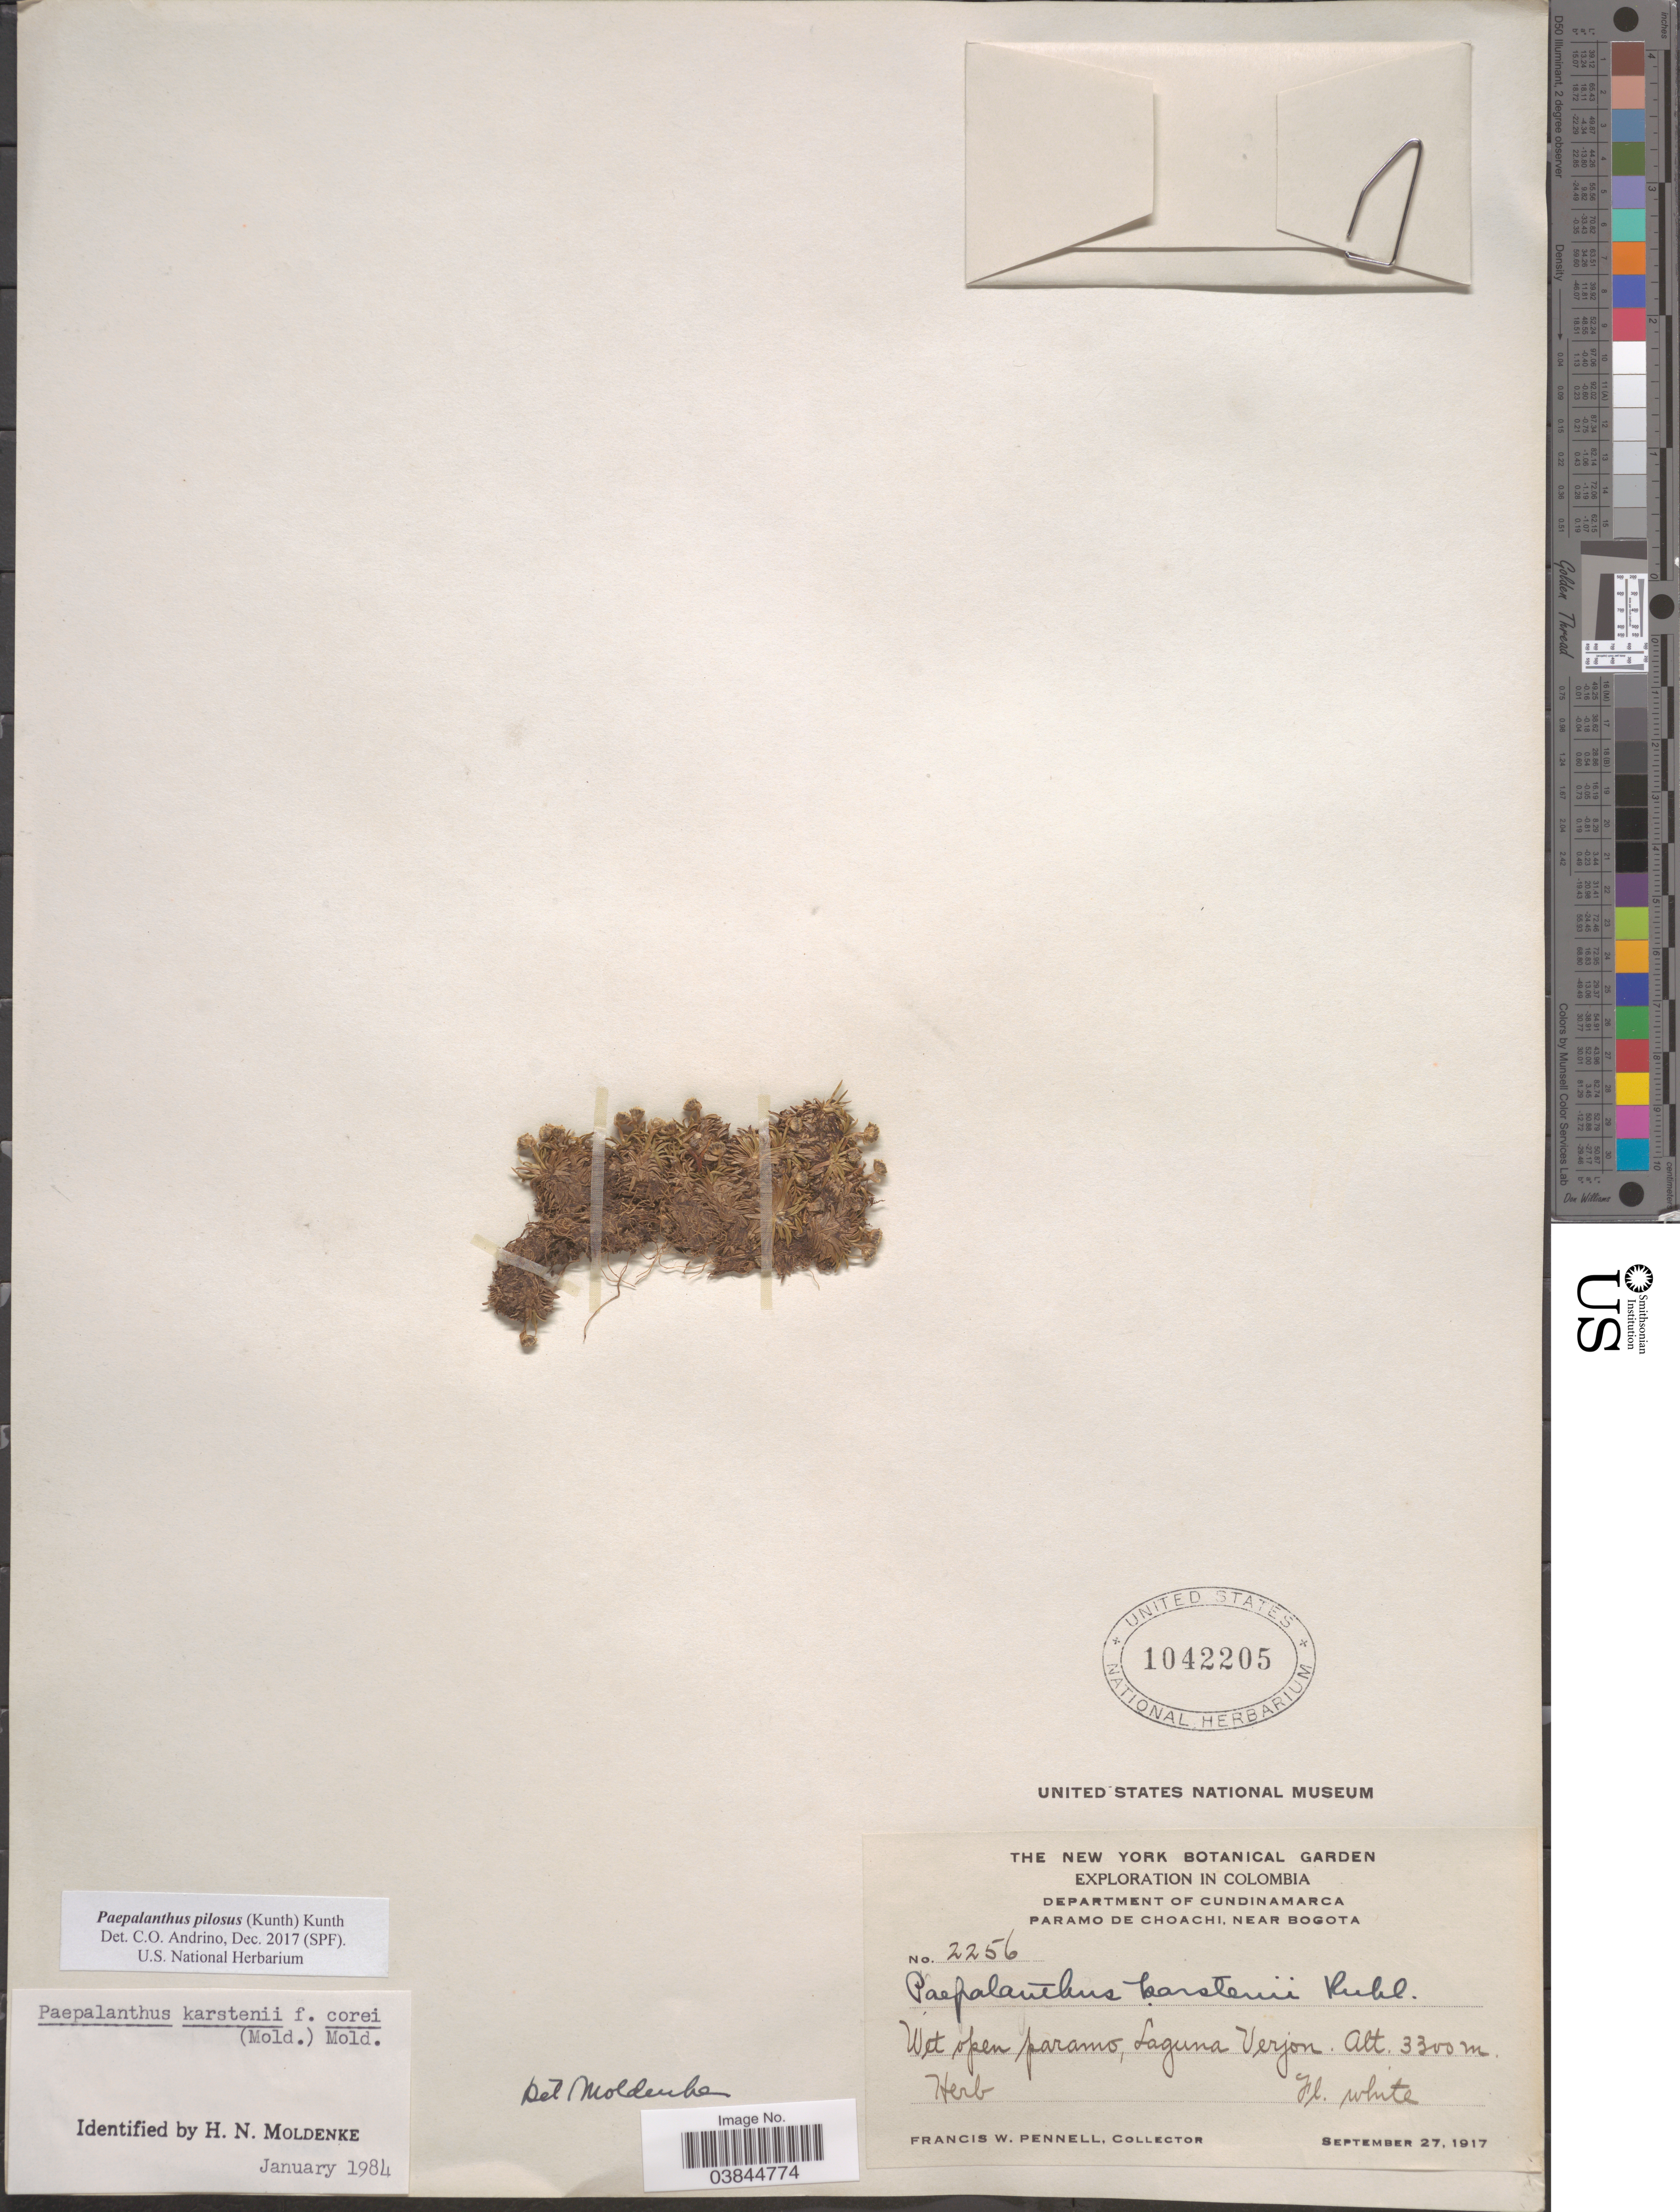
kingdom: Plantae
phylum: Tracheophyta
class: Liliopsida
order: Poales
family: Eriocaulaceae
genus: Paepalanthus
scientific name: Paepalanthus pilosus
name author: (Kunth) Kunth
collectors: F. W. Pennell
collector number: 2256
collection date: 1917-09-27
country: Colombia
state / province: Cundinamarca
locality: Department of Cundinamarca. Paramo de Choachi, near Bogota. Wet open paramo, Laguna Verjon.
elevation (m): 3300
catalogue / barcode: US 1042205